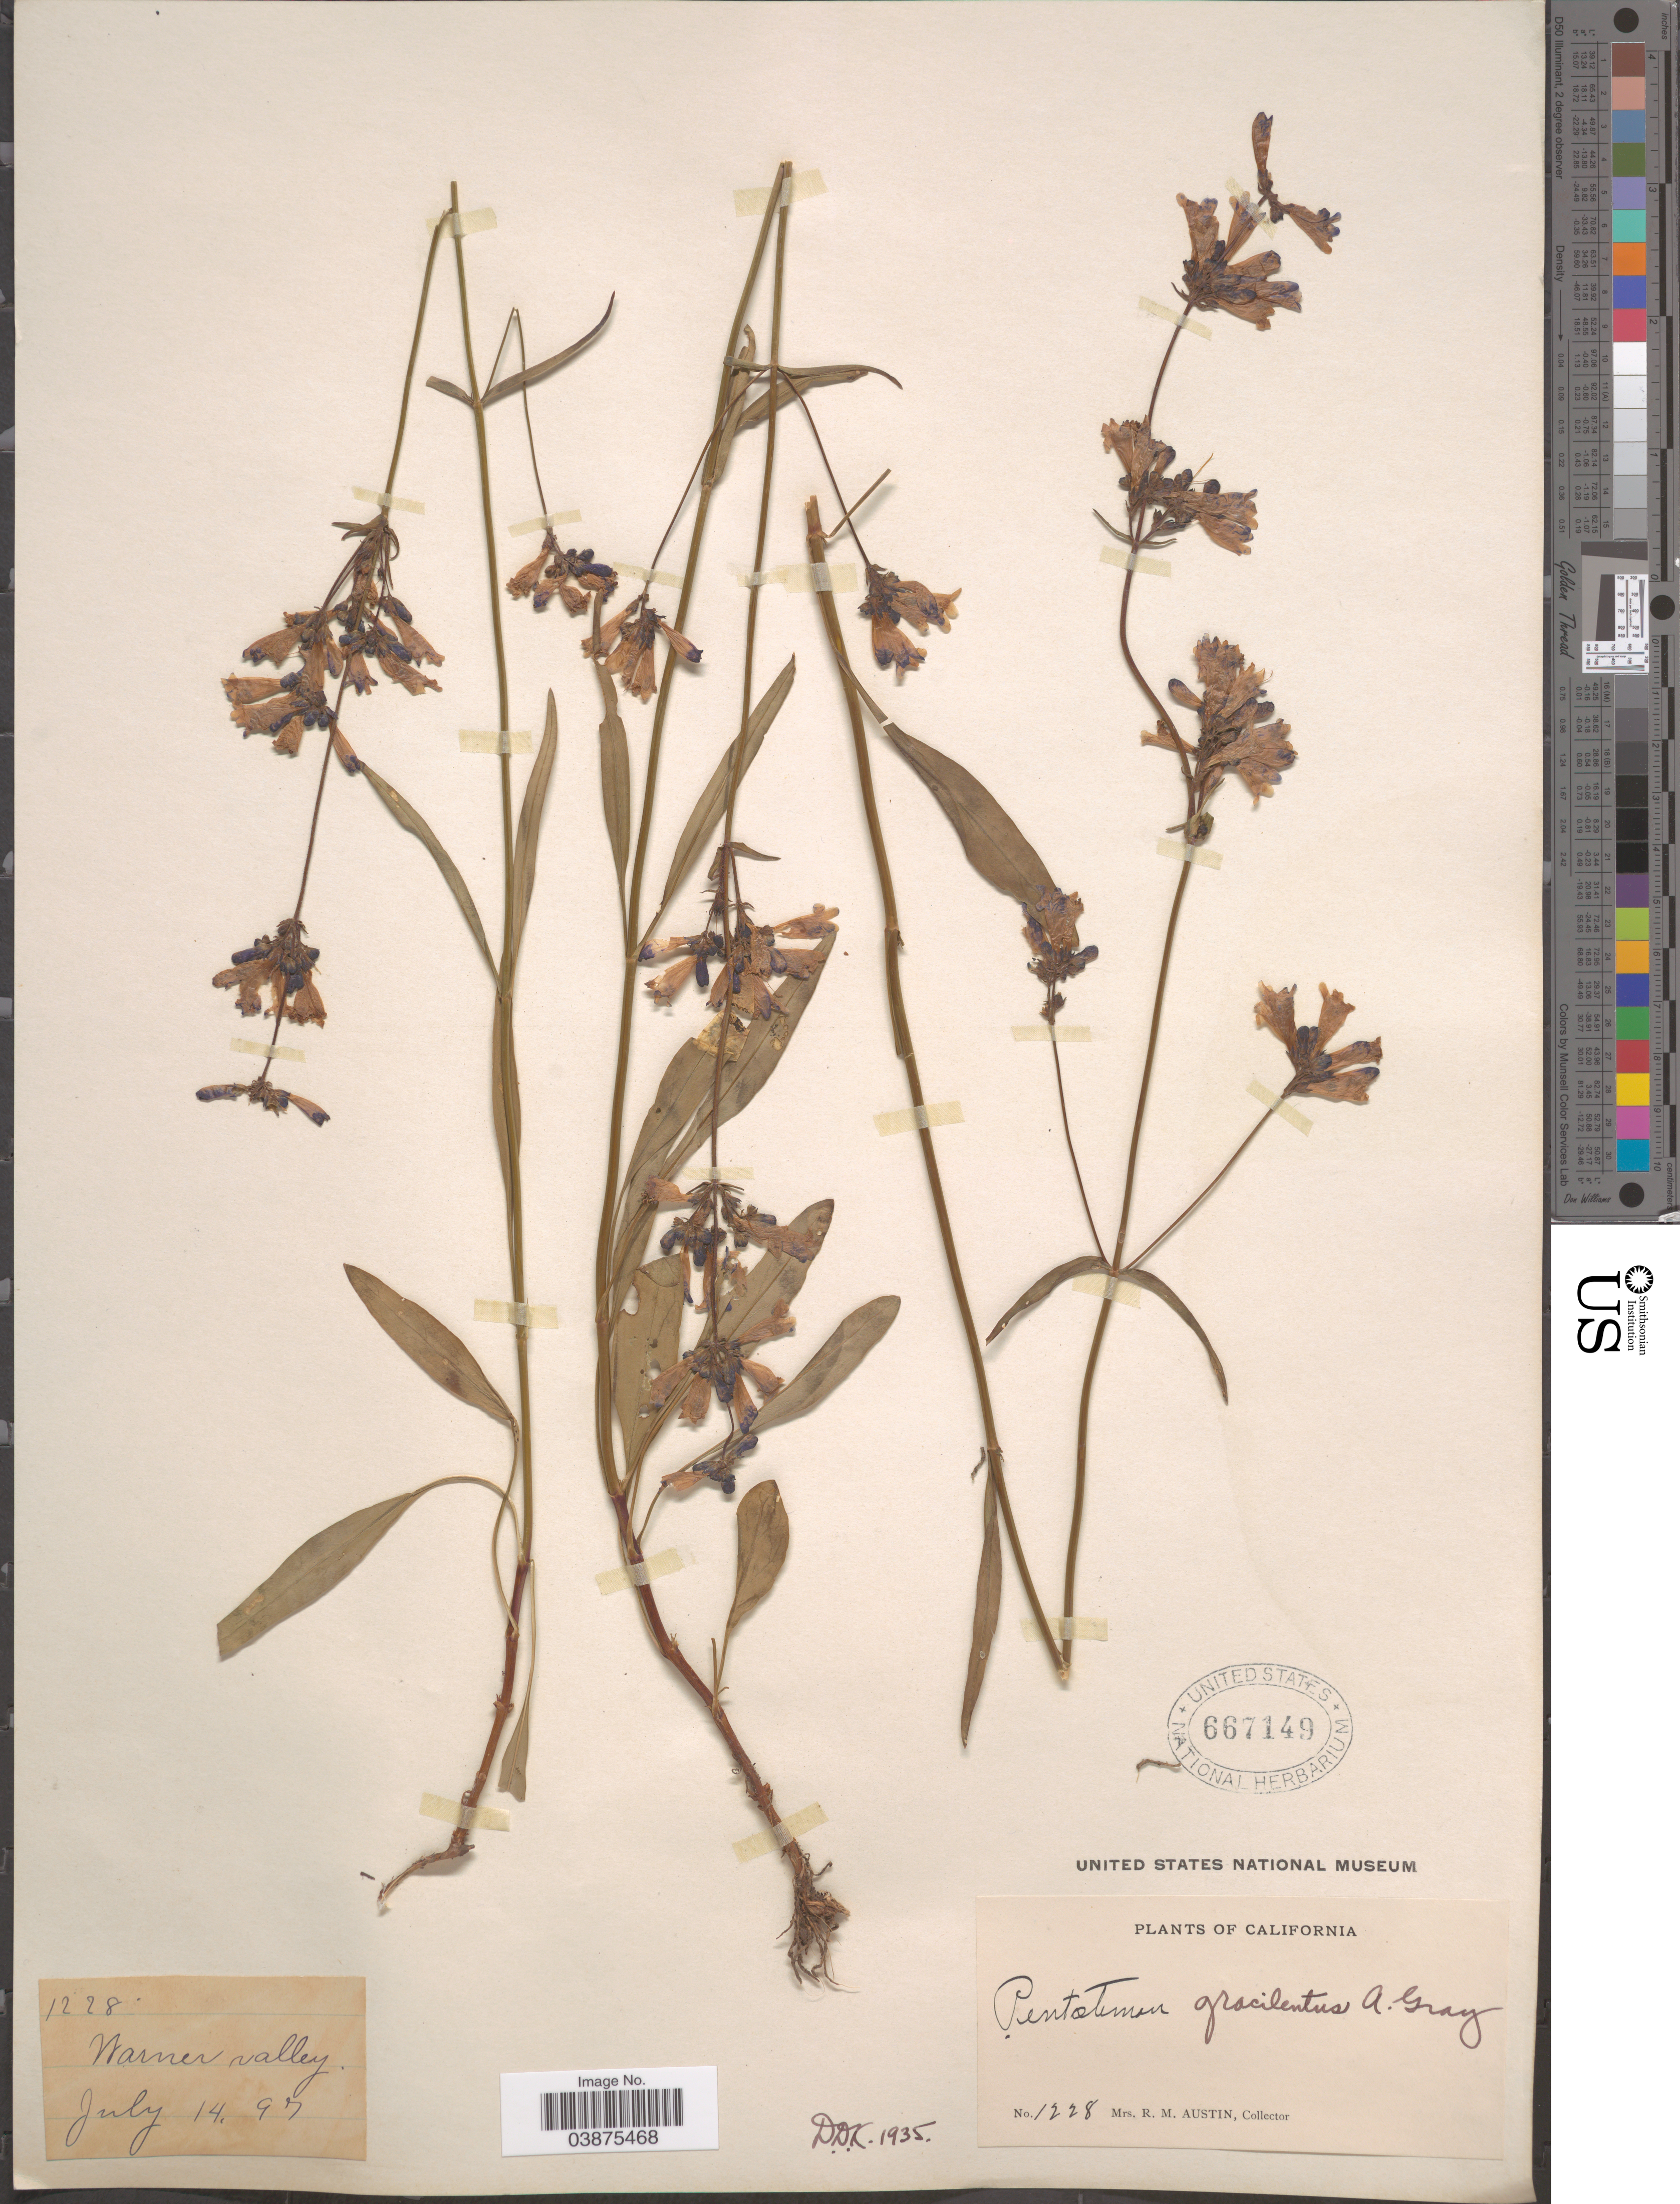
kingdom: Plantae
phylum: Tracheophyta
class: Magnoliopsida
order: Lamiales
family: Plantaginaceae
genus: Penstemon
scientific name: Penstemon gracilentus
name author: A. Gray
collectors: R. Austin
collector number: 1228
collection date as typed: Transcribed d/m/y: 14/7/97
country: United States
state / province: California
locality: Warner valley.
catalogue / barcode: US 667149